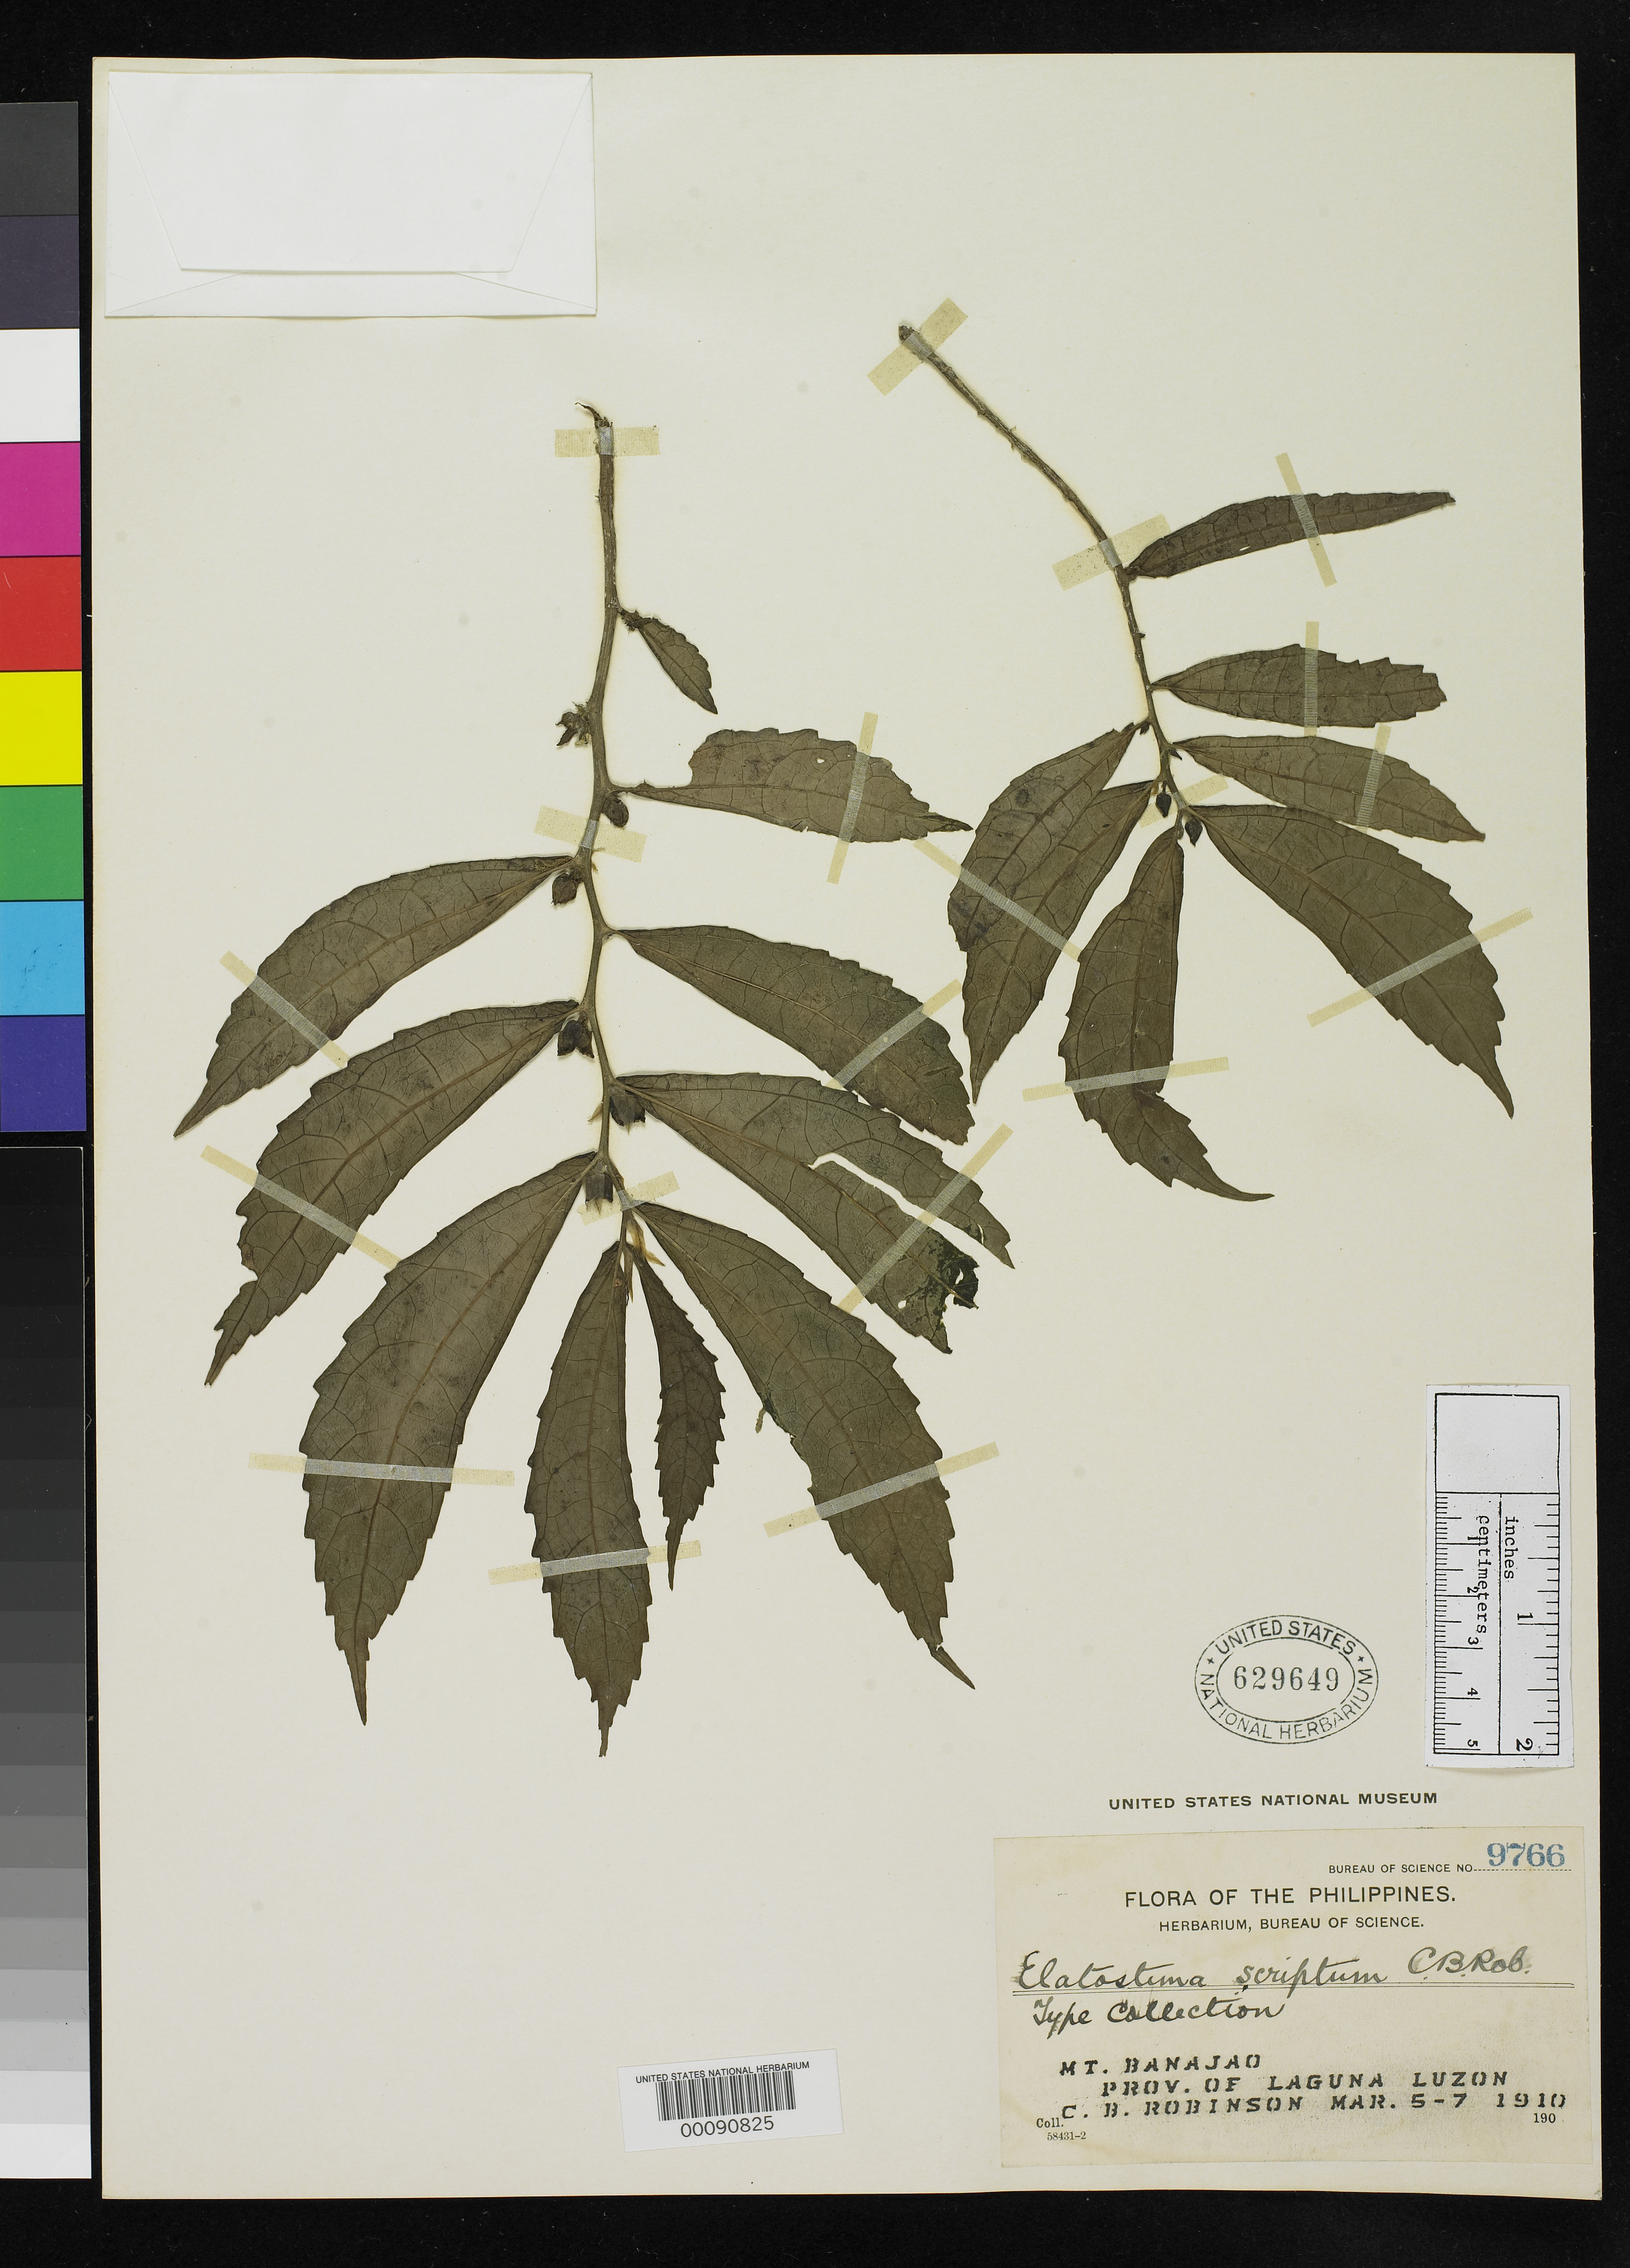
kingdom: Plantae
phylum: Tracheophyta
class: Magnoliopsida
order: Rosales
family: Urticaceae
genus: Elatostema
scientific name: Elatostema scriptum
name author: C.B. Rob.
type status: Isotype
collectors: C. Robinson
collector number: Bur. Sci. 9766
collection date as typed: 05 Mar 1910 to 07 Mar 1910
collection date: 1910-03-05/1910-03-07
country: Philippines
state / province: Calabarzon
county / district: Laguna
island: Luzon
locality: Mt. Banajao.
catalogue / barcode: US 629649